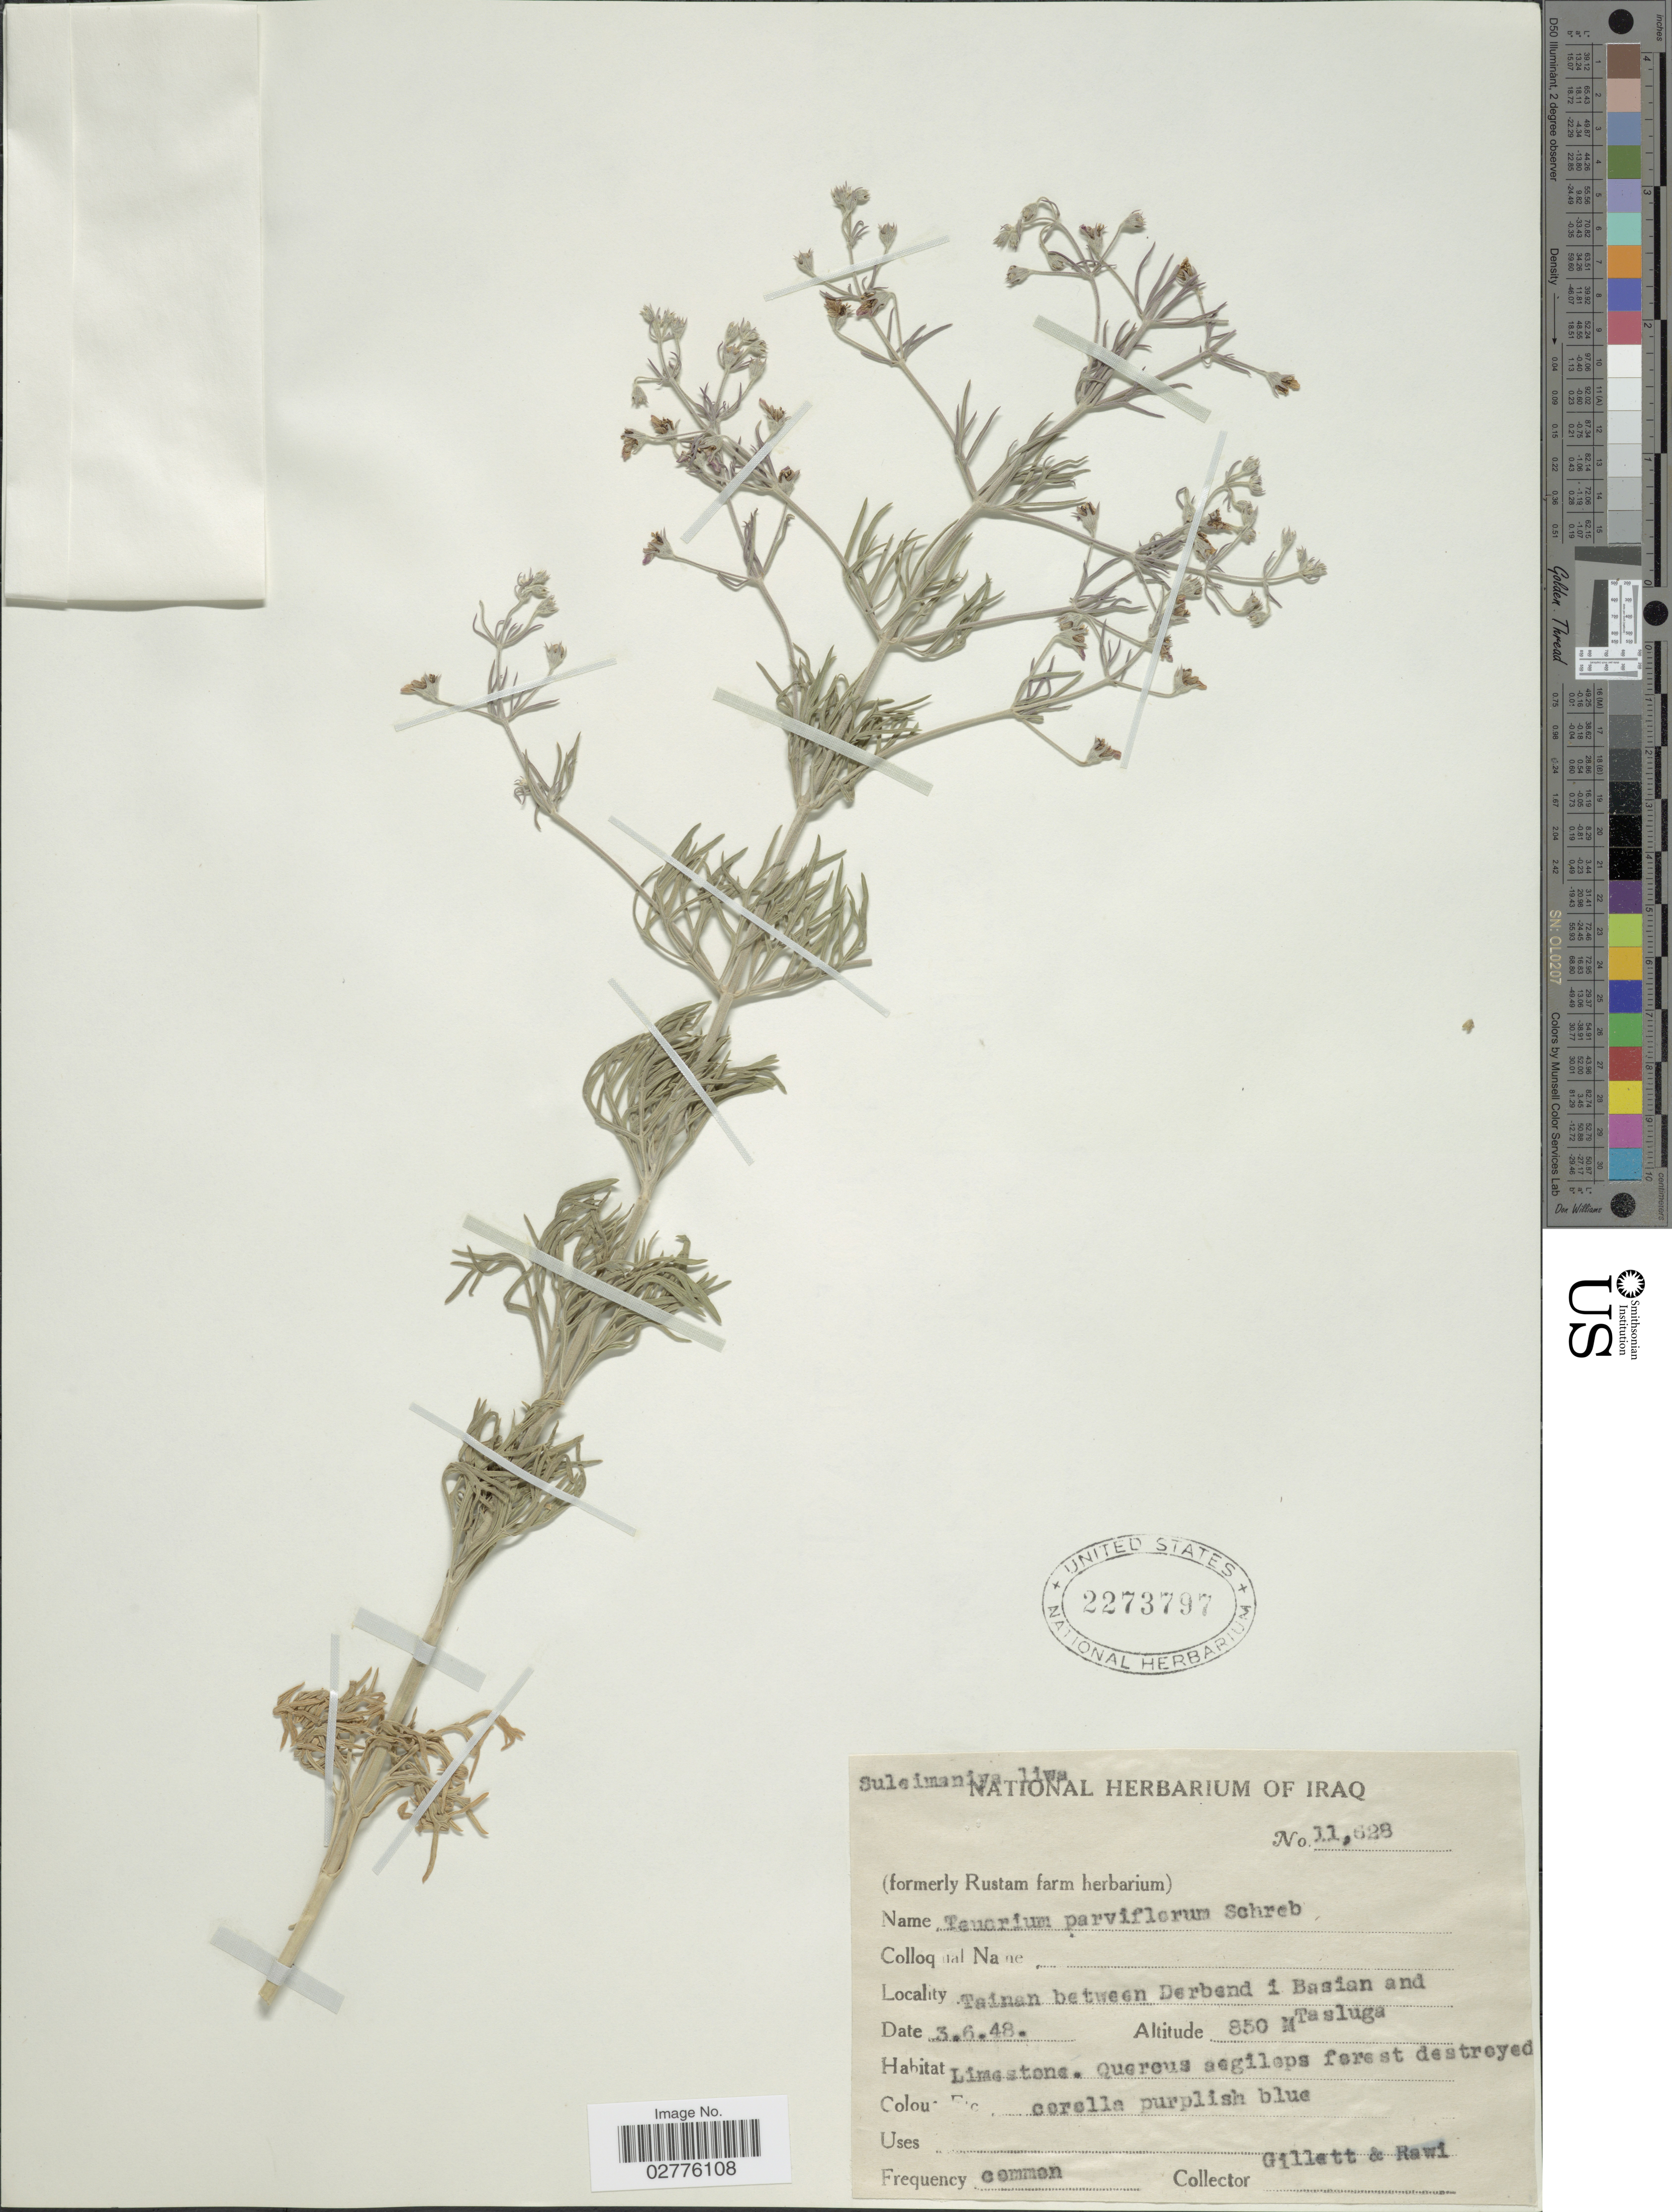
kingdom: Plantae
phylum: Tracheophyta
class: Magnoliopsida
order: Lamiales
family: Lamiaceae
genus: Teucrium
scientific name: Teucrium parviflorum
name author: Schreb.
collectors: Gillett, -- & -. Rawi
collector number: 11628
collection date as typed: Transcribed d/m/y: 3/6/48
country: Iraq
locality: Tainan between Dorbend [interpreted] i Basian and Tasluga. Suleimaniya liwa.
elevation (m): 850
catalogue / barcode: US 2273797